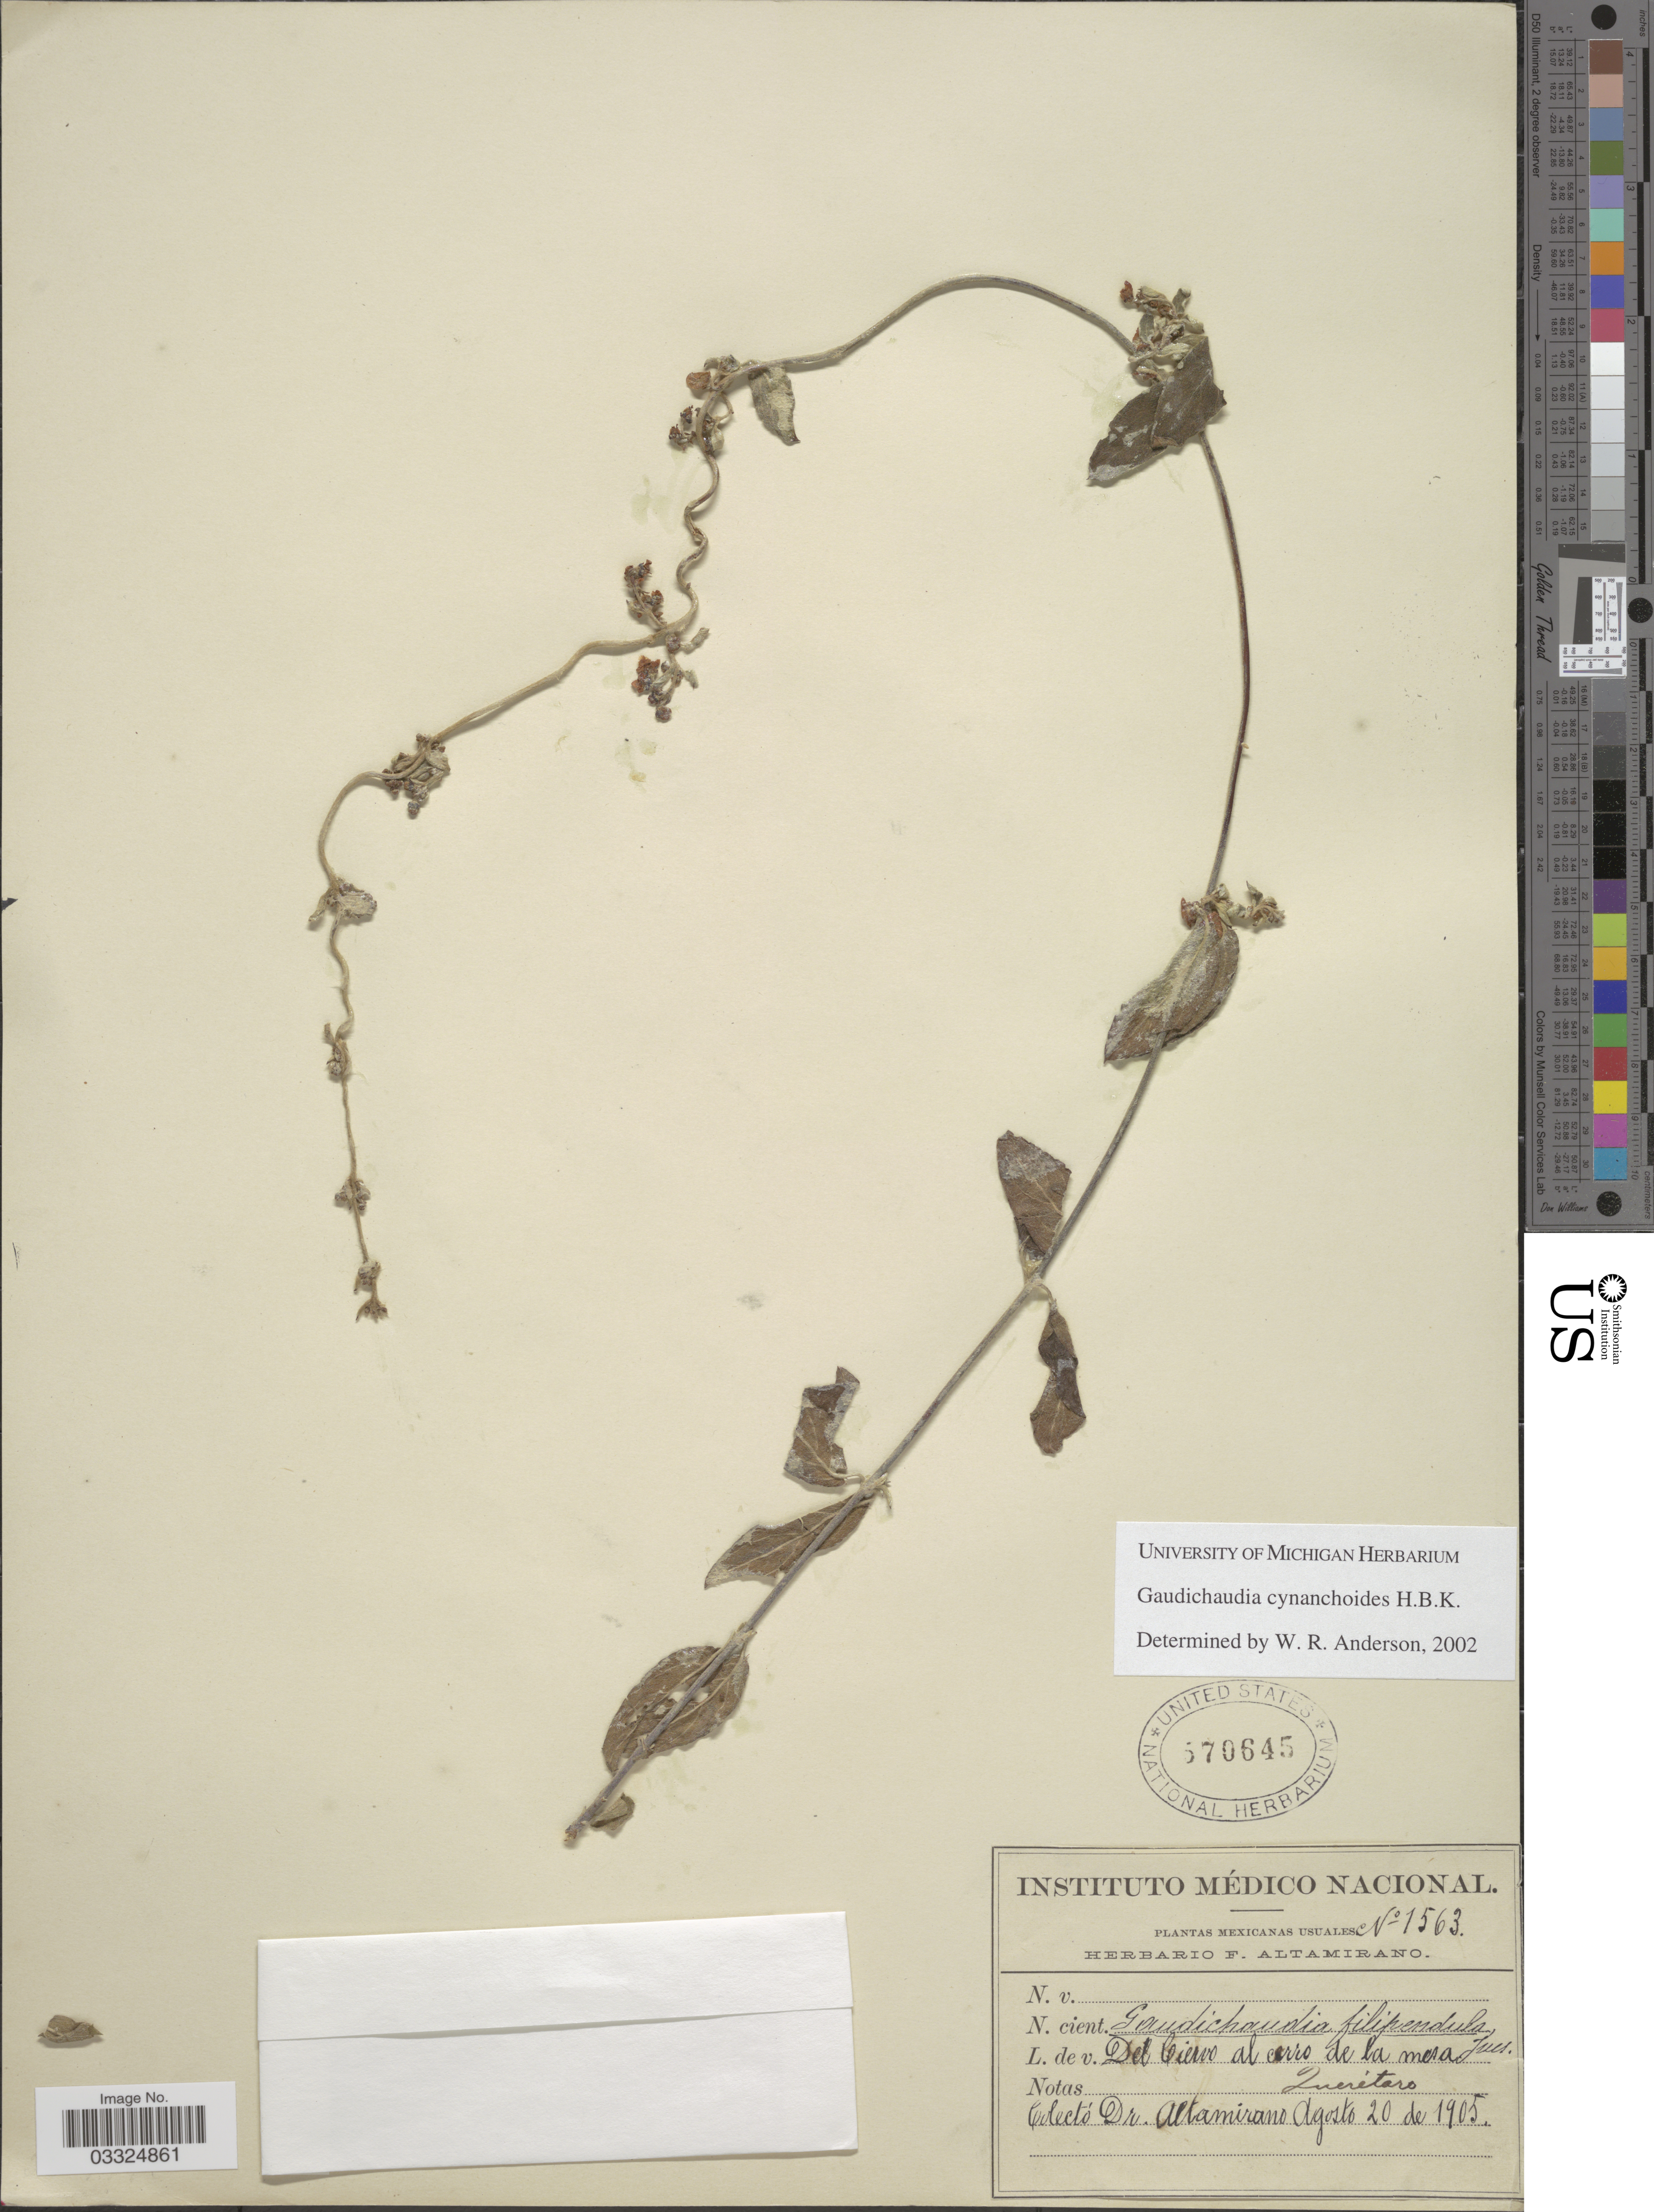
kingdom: Plantae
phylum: Tracheophyta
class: Magnoliopsida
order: Malpighiales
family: Malpighiaceae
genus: Gaudichaudia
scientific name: Gaudichaudia cynanchoides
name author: Kunth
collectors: F. Altamirano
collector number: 1563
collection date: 1905-08-20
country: Mexico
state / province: Querétaro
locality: Del Ciervo al cerro de la mesa.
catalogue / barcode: US 570645